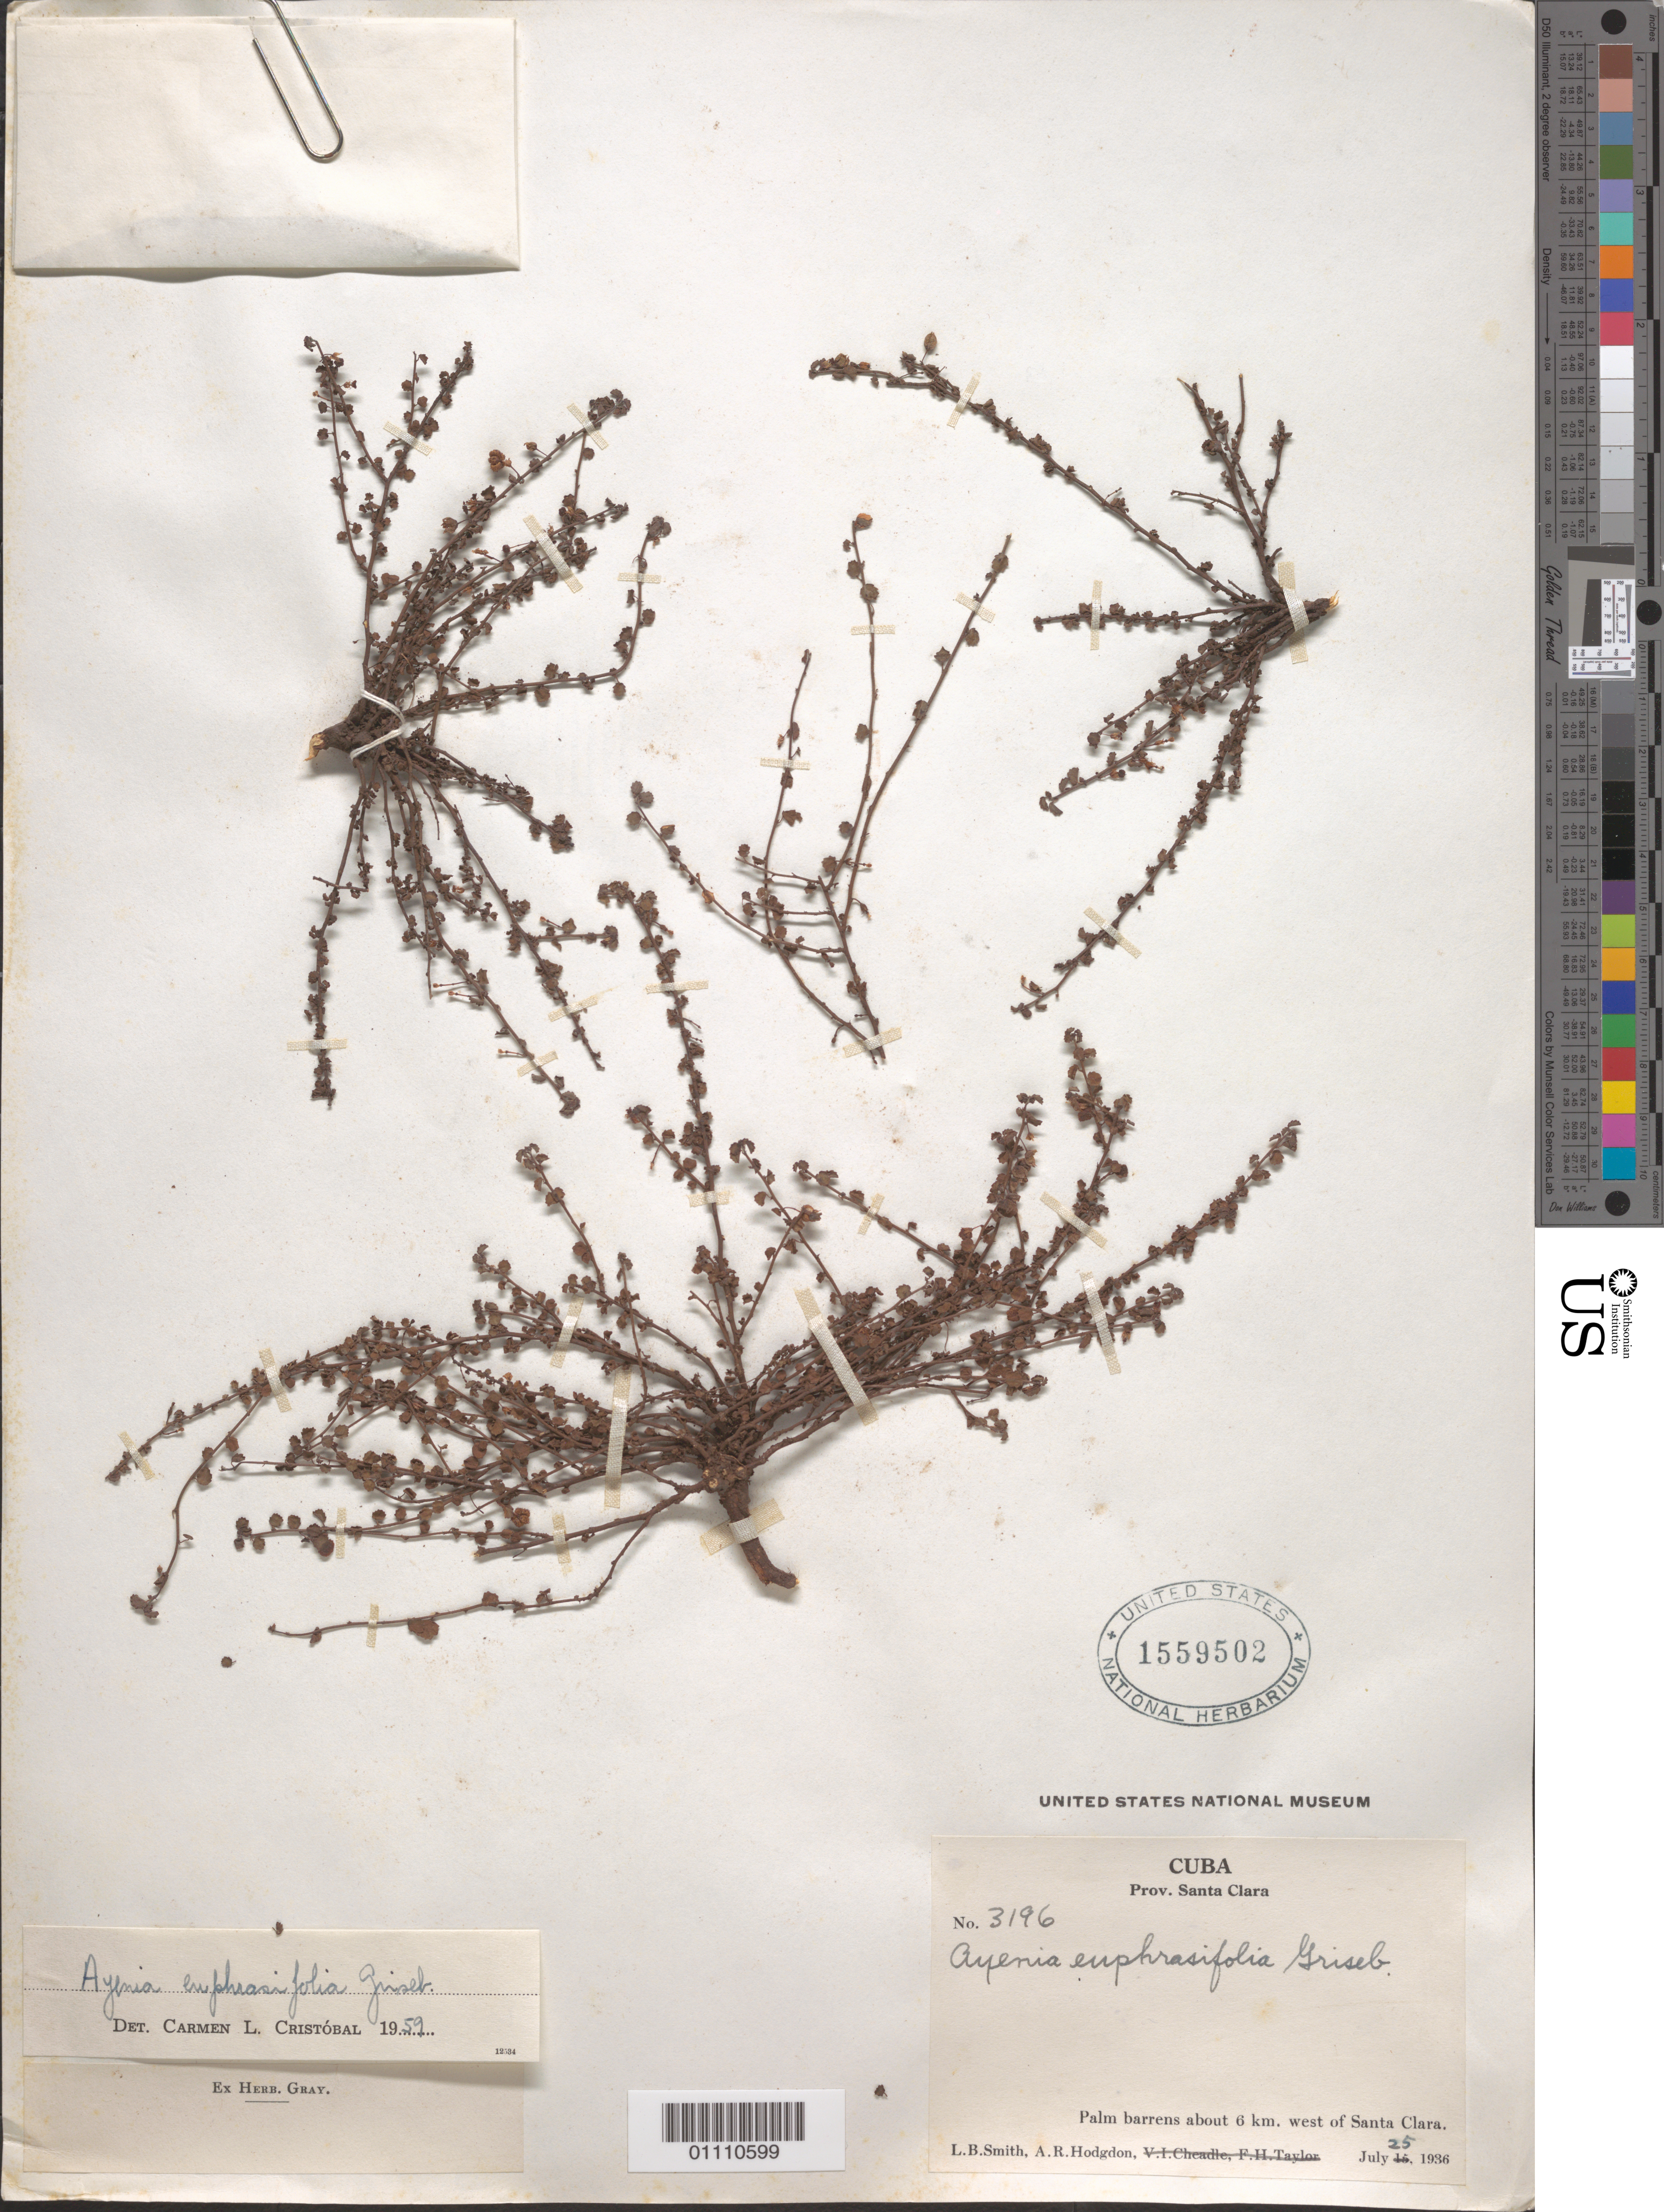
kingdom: Plantae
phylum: Tracheophyta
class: Magnoliopsida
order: Malvales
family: Malvaceae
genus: Ayenia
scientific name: Ayenia euphrasiifolia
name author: Griseb.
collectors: L. Smith & A. R. Hodgdon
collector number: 3196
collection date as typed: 25 Jul 1936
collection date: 1936-07-25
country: Cuba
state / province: Villa Clara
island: Cuba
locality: Palm barrens about 6 km W of Santa Clara, Prov Santa Clara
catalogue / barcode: US 1559502